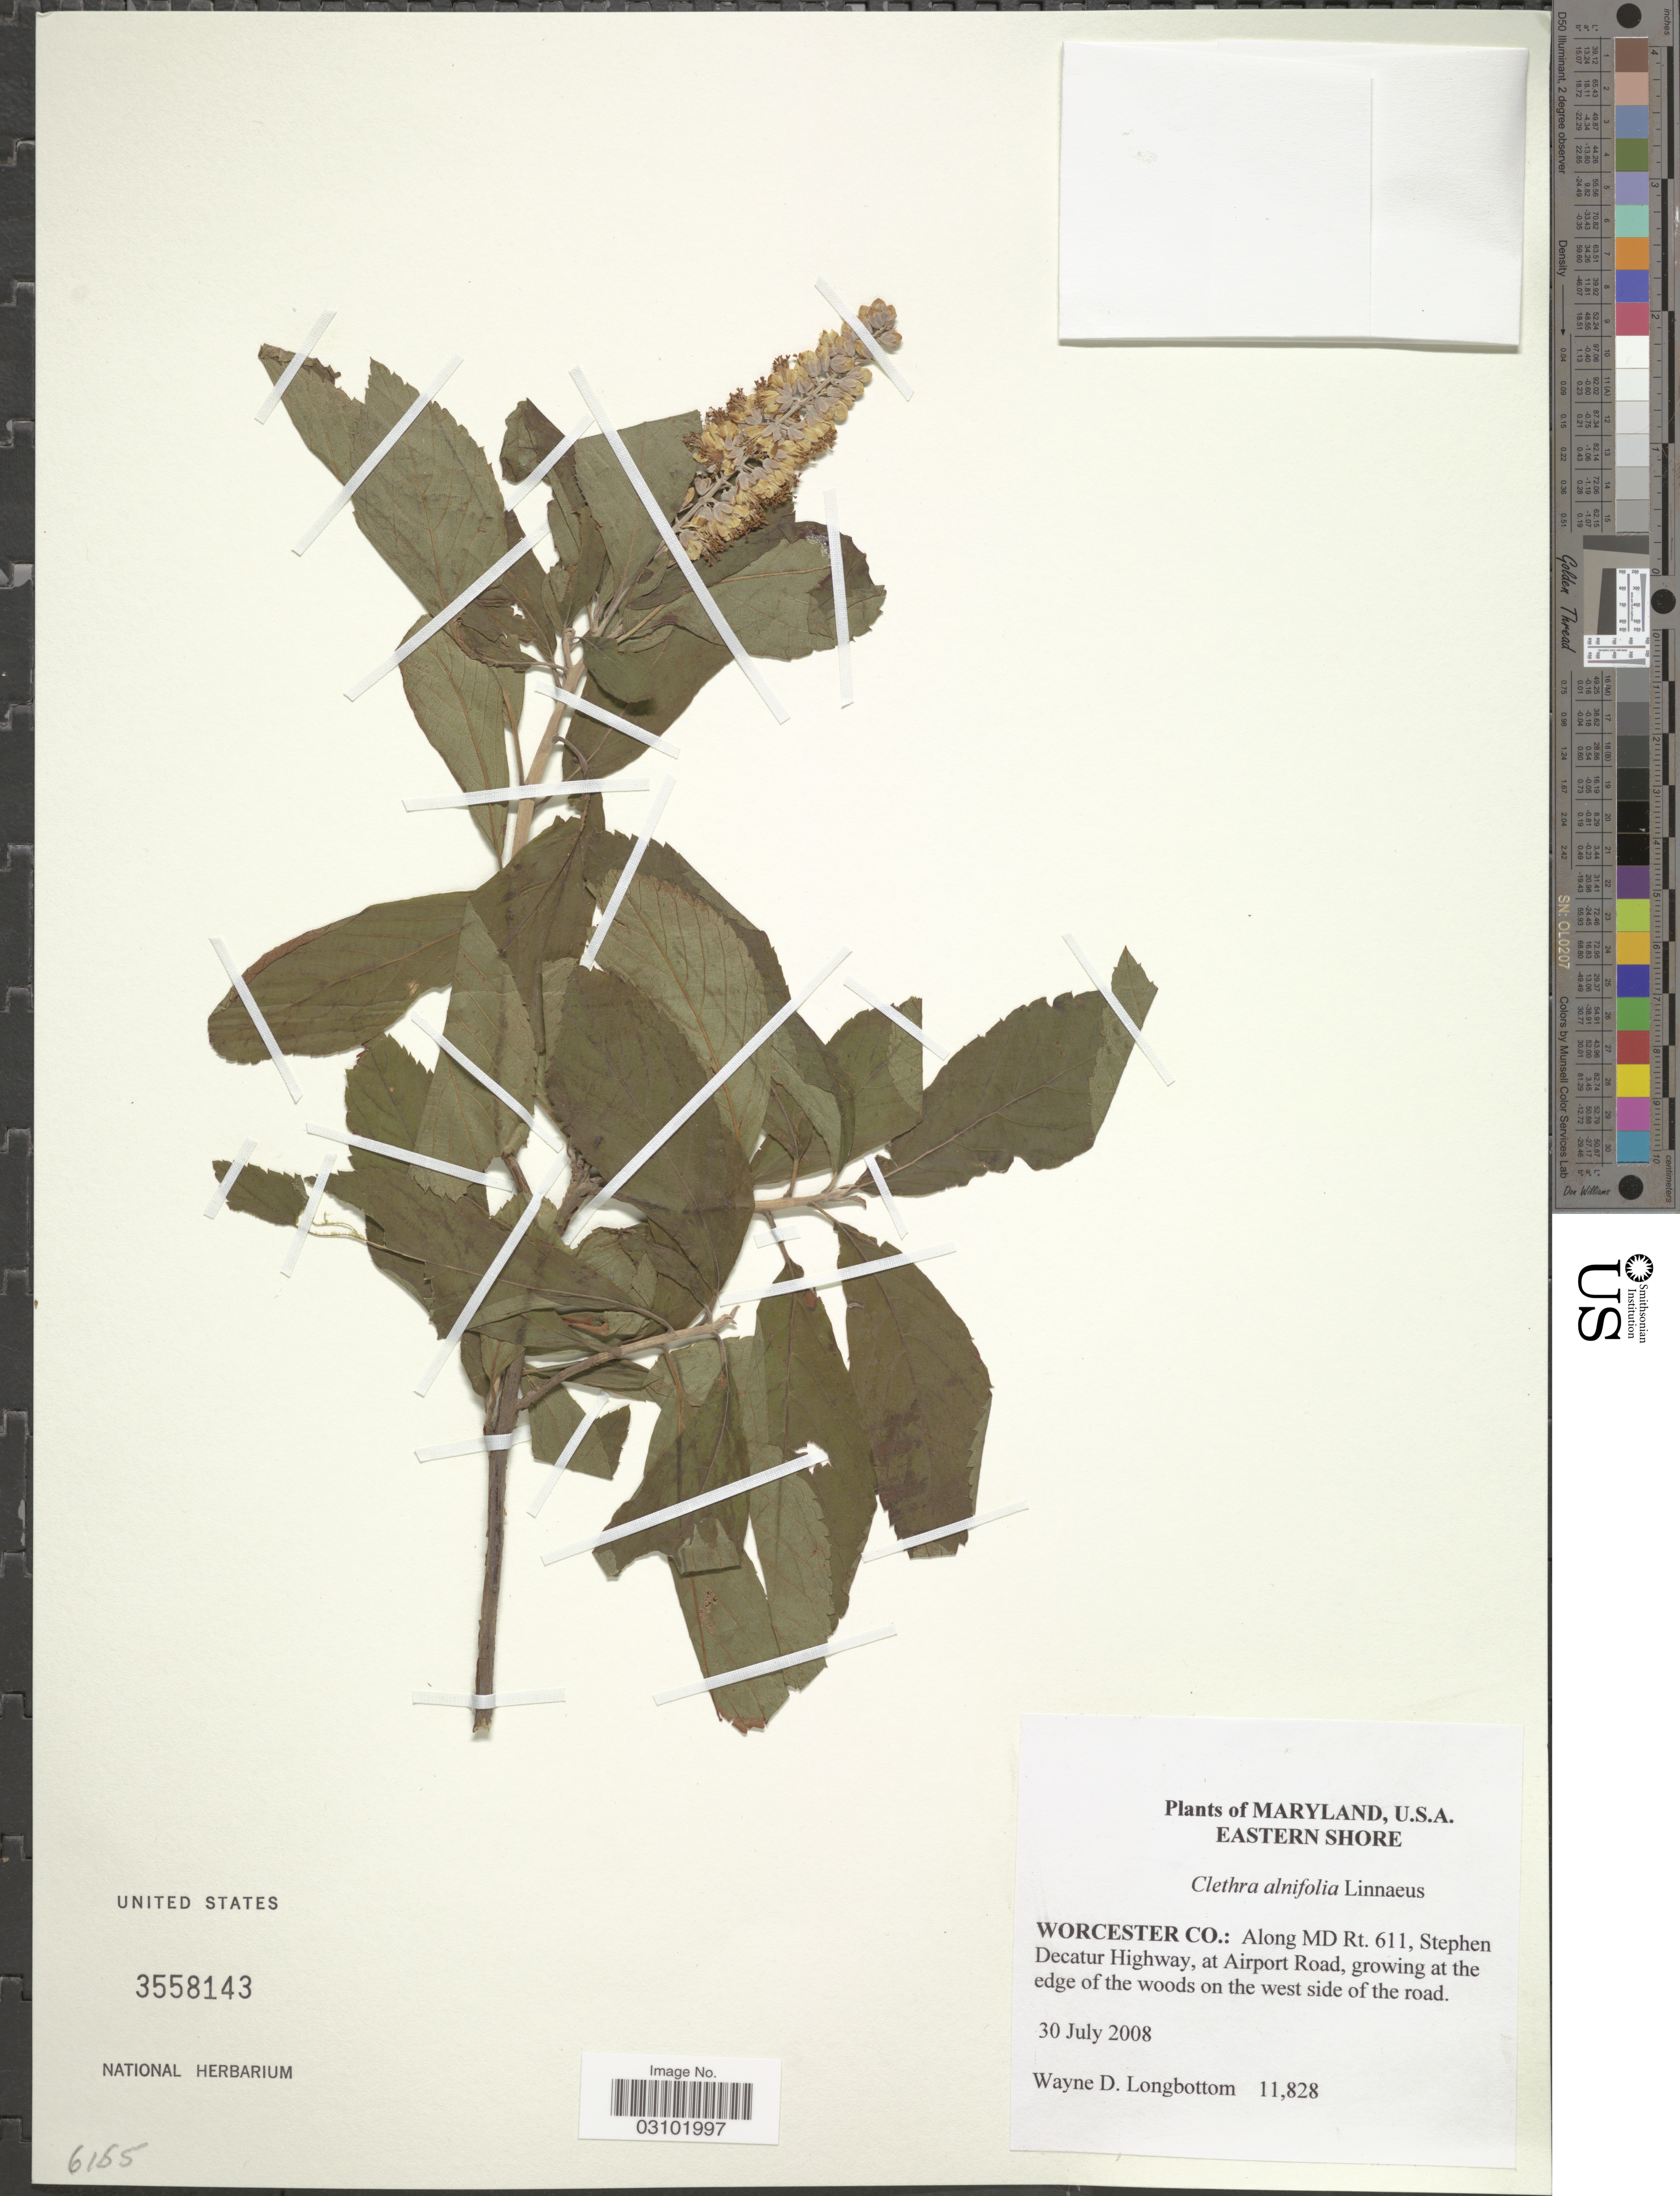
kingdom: Plantae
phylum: Tracheophyta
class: Magnoliopsida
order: Ericales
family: Clethraceae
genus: Clethra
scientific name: Clethra alnifolia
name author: L.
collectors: W. D. Longbottom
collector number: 11828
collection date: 2008-07-30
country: United States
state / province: Maryland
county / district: Worcester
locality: Eastern Shore. Worcester Co.: Along MD Rt. 611, Stephen Decatur Highway, at Airport Road, growing at the edge of the woods on the west side of the road.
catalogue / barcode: US 3558143